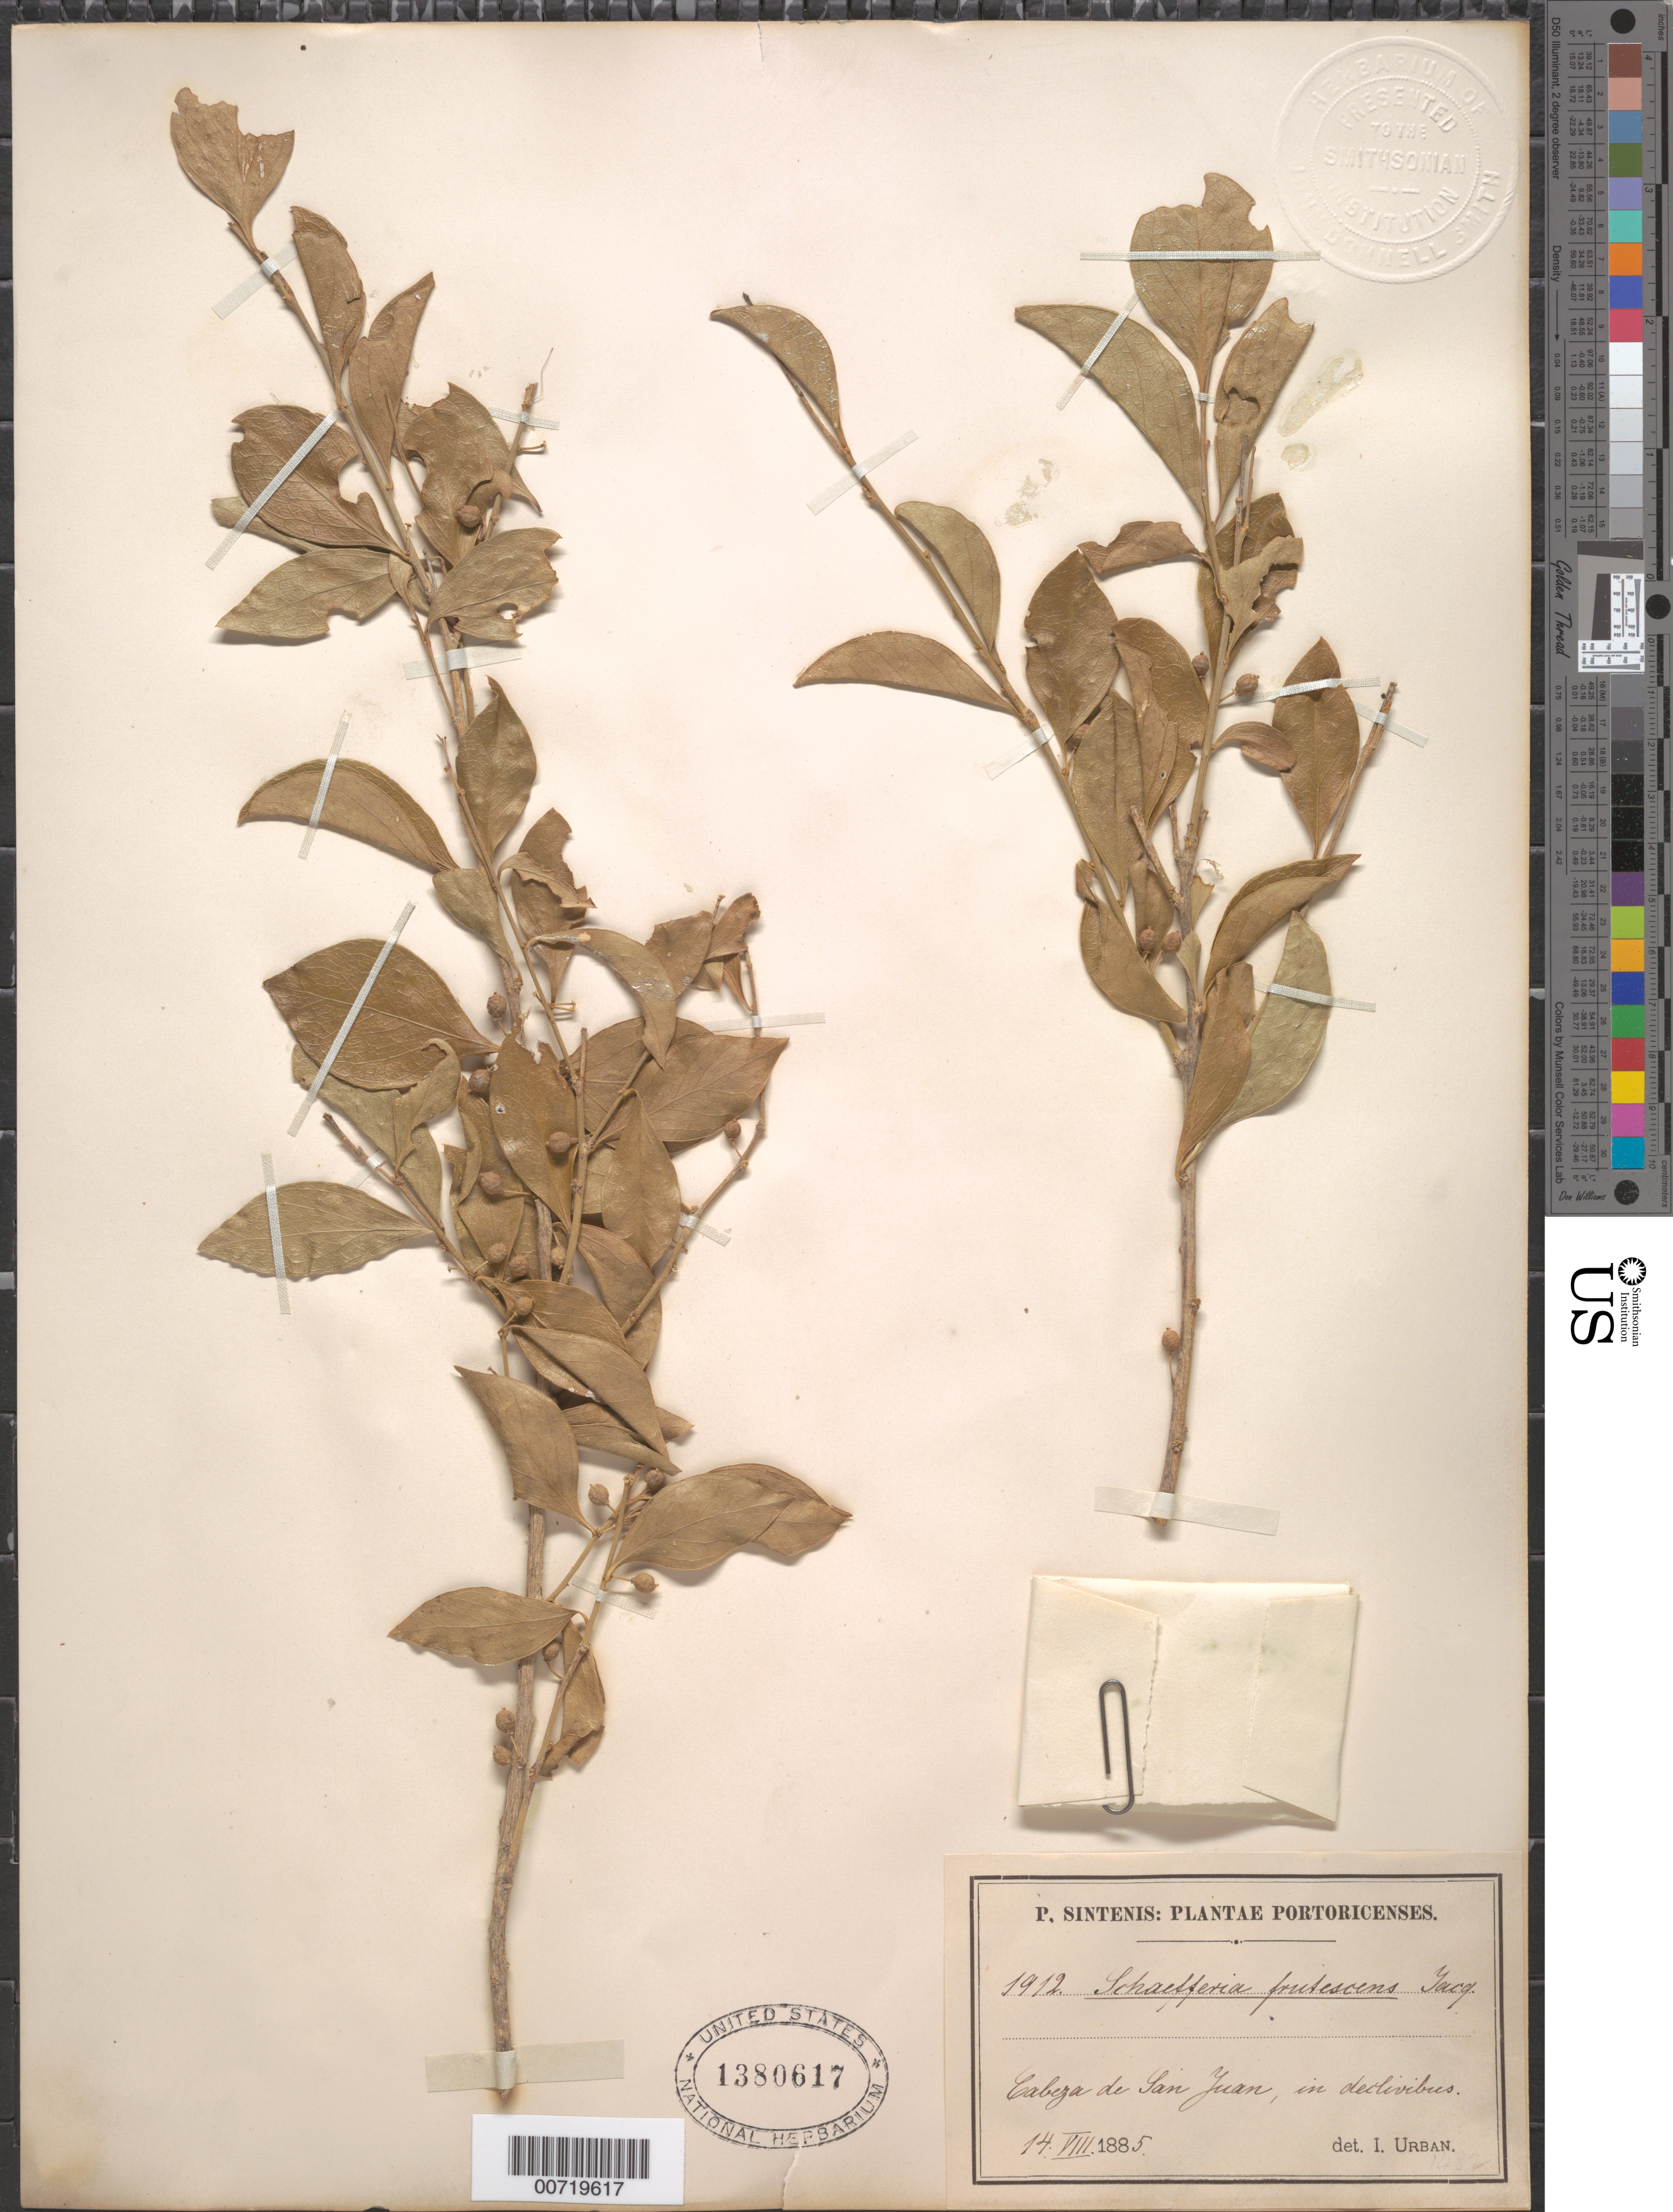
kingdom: Plantae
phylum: Tracheophyta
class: Magnoliopsida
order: Celastrales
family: Celastraceae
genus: Schaefferia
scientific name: Schaefferia frutescens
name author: Jacq.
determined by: Urban, Ignatz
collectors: P. Sintenis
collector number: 1912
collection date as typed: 14 Aug 1885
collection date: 1885-08-14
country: Puerto Rico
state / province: San Juan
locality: Cabeza de San Juan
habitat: In declivibus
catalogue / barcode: US 1380617